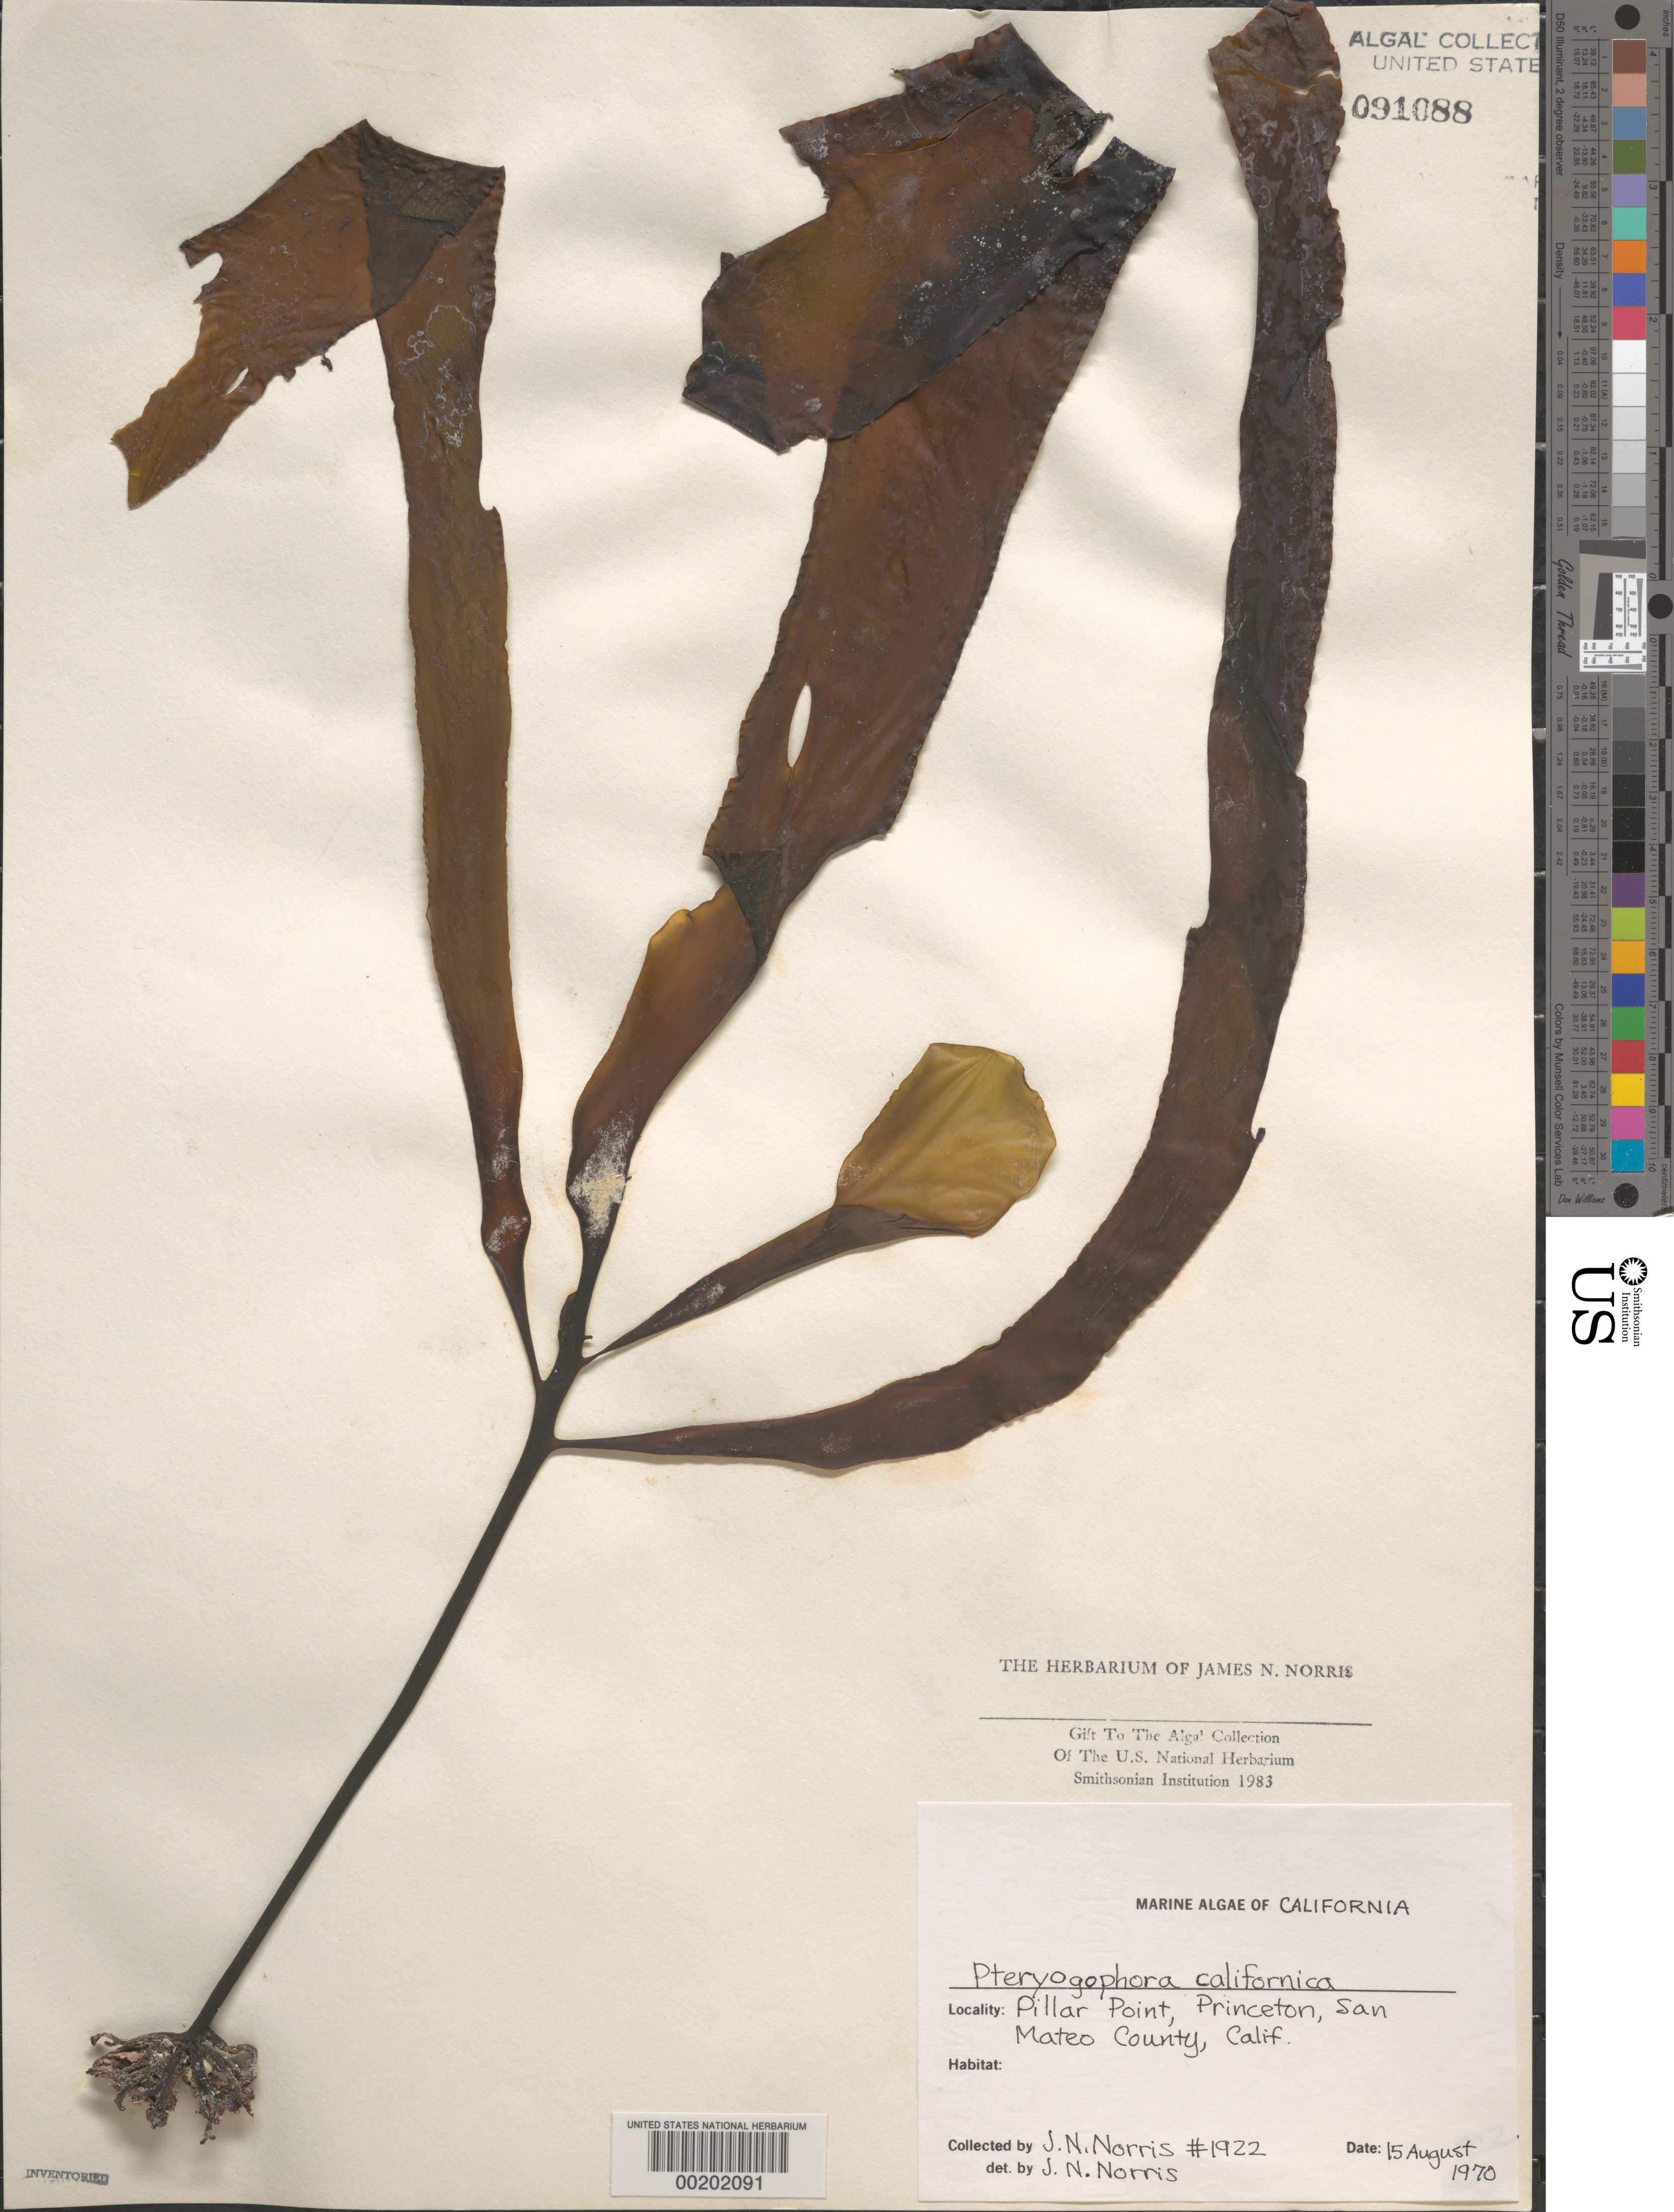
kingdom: Chromista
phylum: Ochrophyta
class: Phaeophyceae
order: Laminariales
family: Alariaceae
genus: Pterygophora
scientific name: Pterygophora californica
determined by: Norris, James N.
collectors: J. N. Norris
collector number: JN-1922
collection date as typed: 15 Aug 1970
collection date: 1970-08-15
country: United States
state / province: California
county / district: San Mateo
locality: Pillar Point, Princeton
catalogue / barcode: US 91088